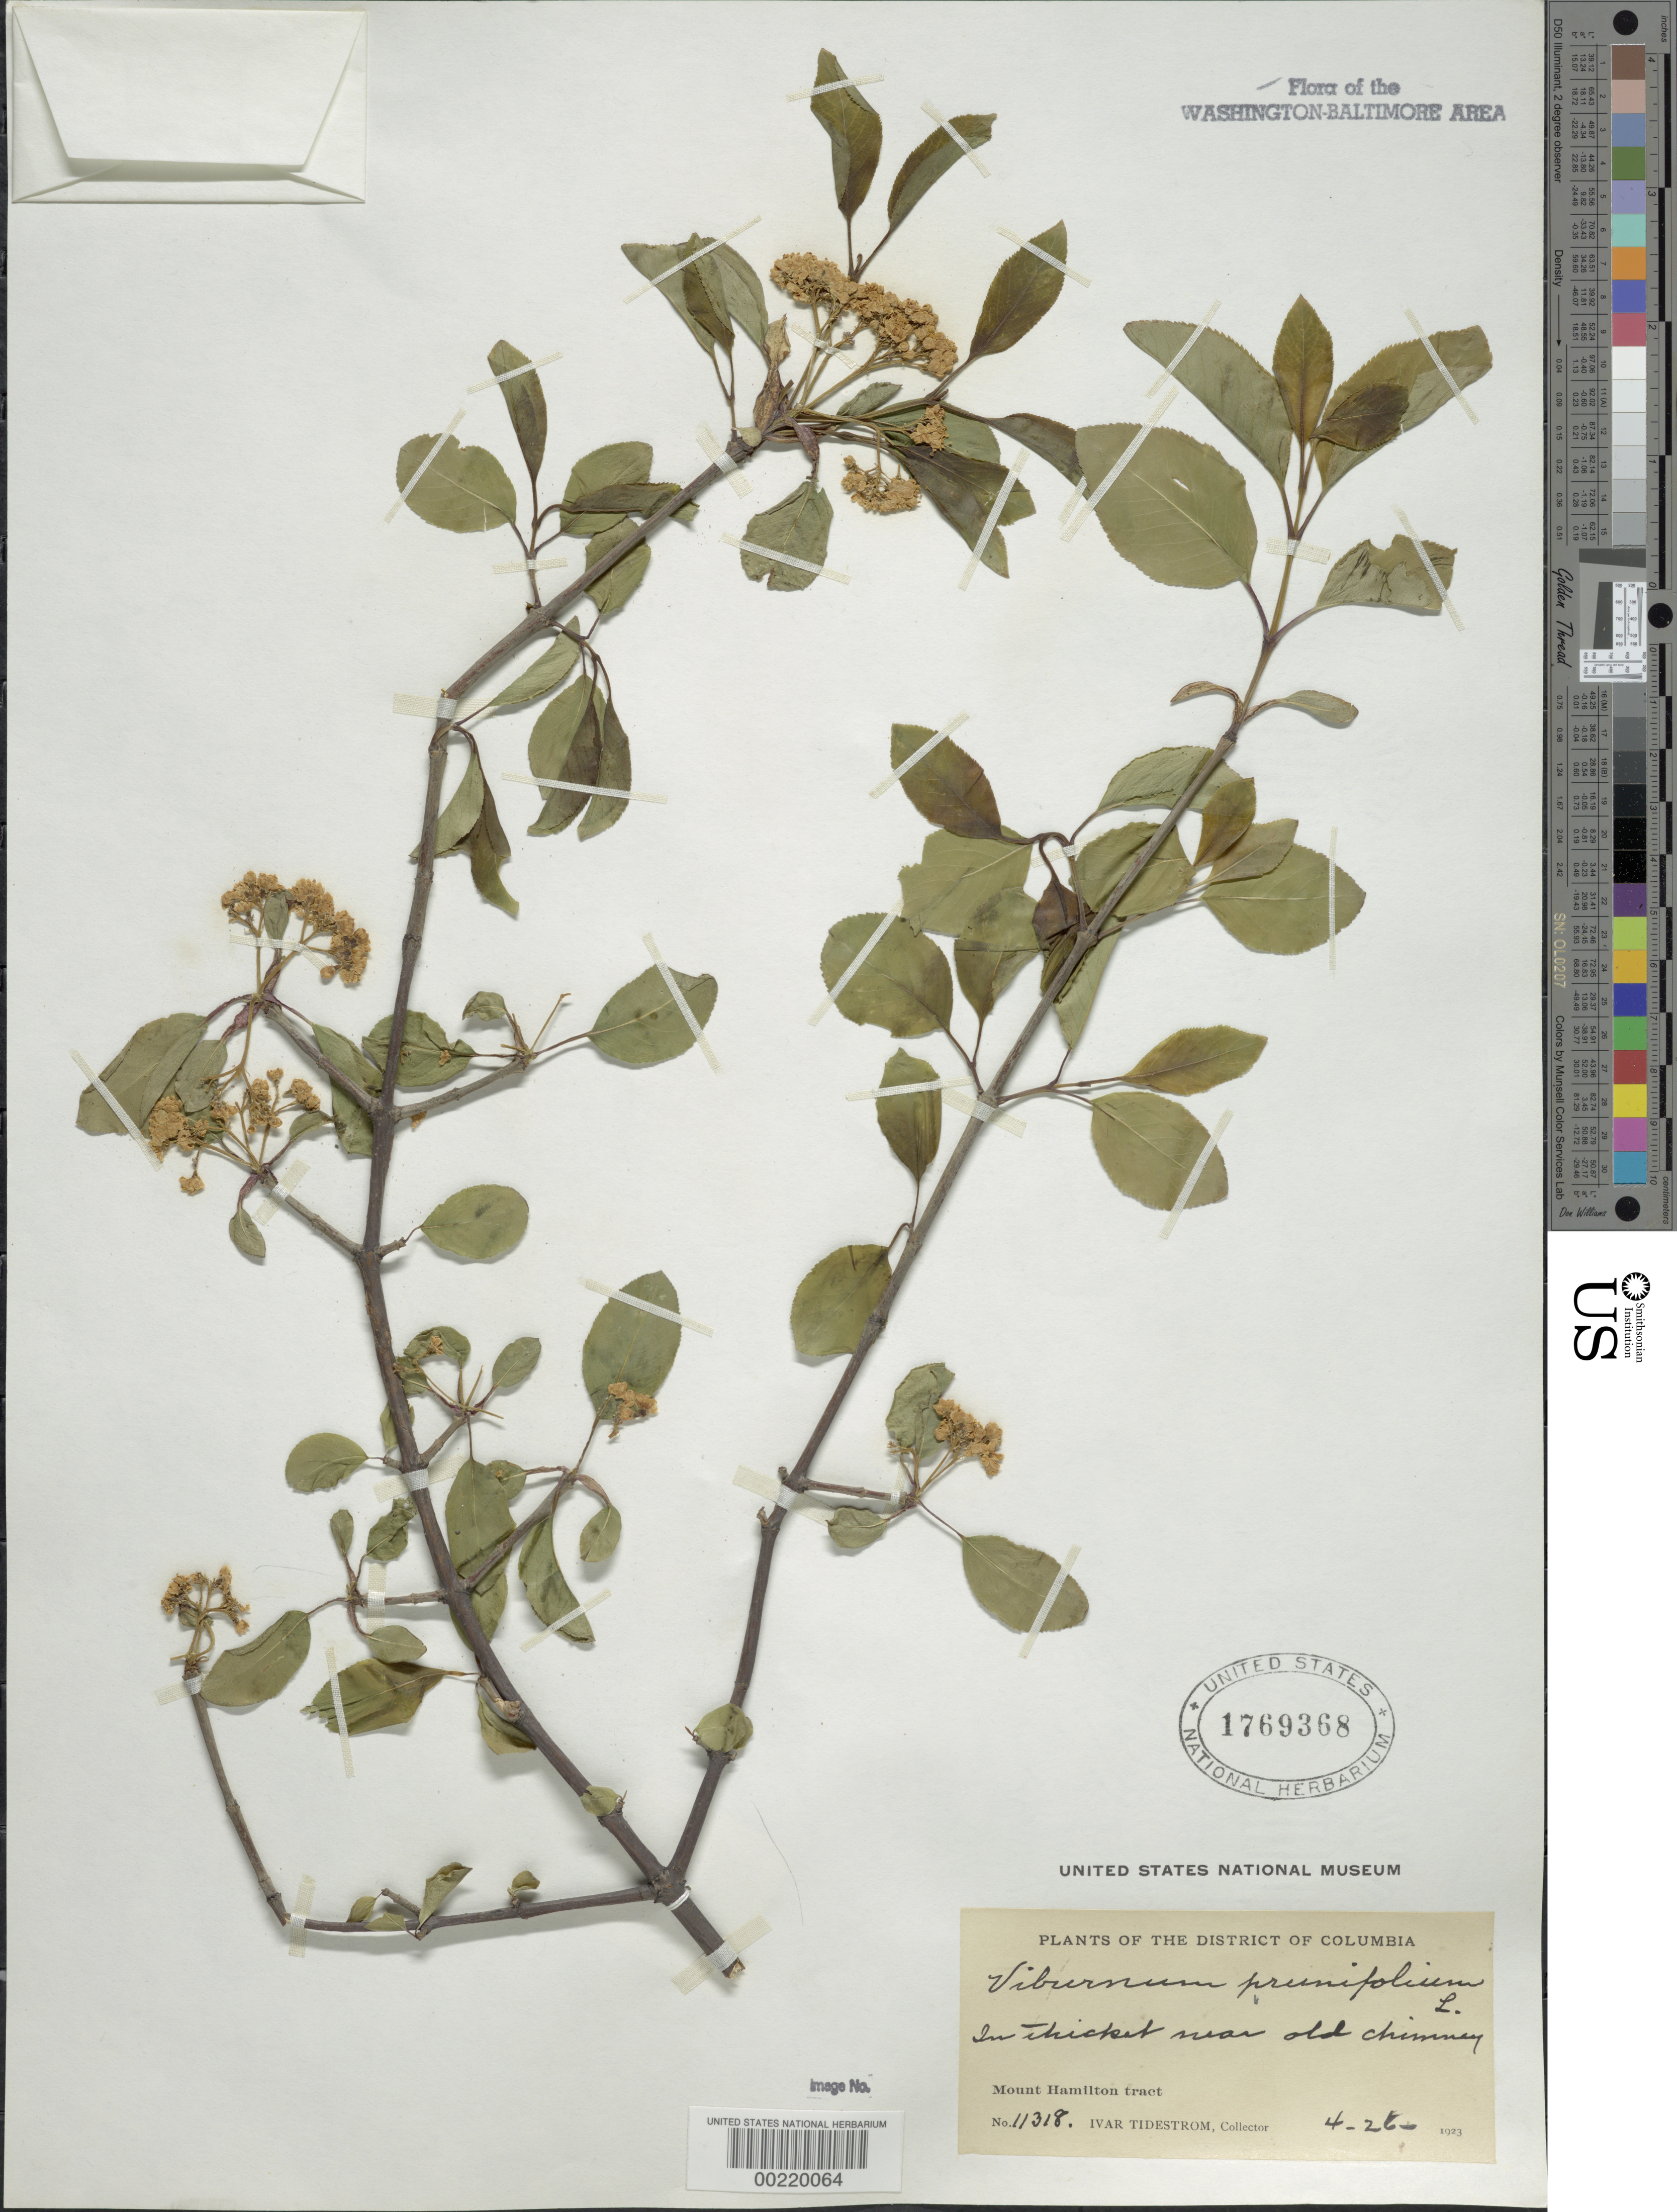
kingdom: Plantae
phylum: Tracheophyta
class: Magnoliopsida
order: Dipsacales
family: Viburnaceae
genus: Viburnum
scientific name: Viburnum prunifolium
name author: L.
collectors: I. F. Tidestrom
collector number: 11318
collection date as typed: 26 Apr 1923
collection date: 1923-04-26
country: United States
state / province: District of Columbia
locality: Mount Hamilton Tract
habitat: Thicket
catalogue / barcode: US 1769368